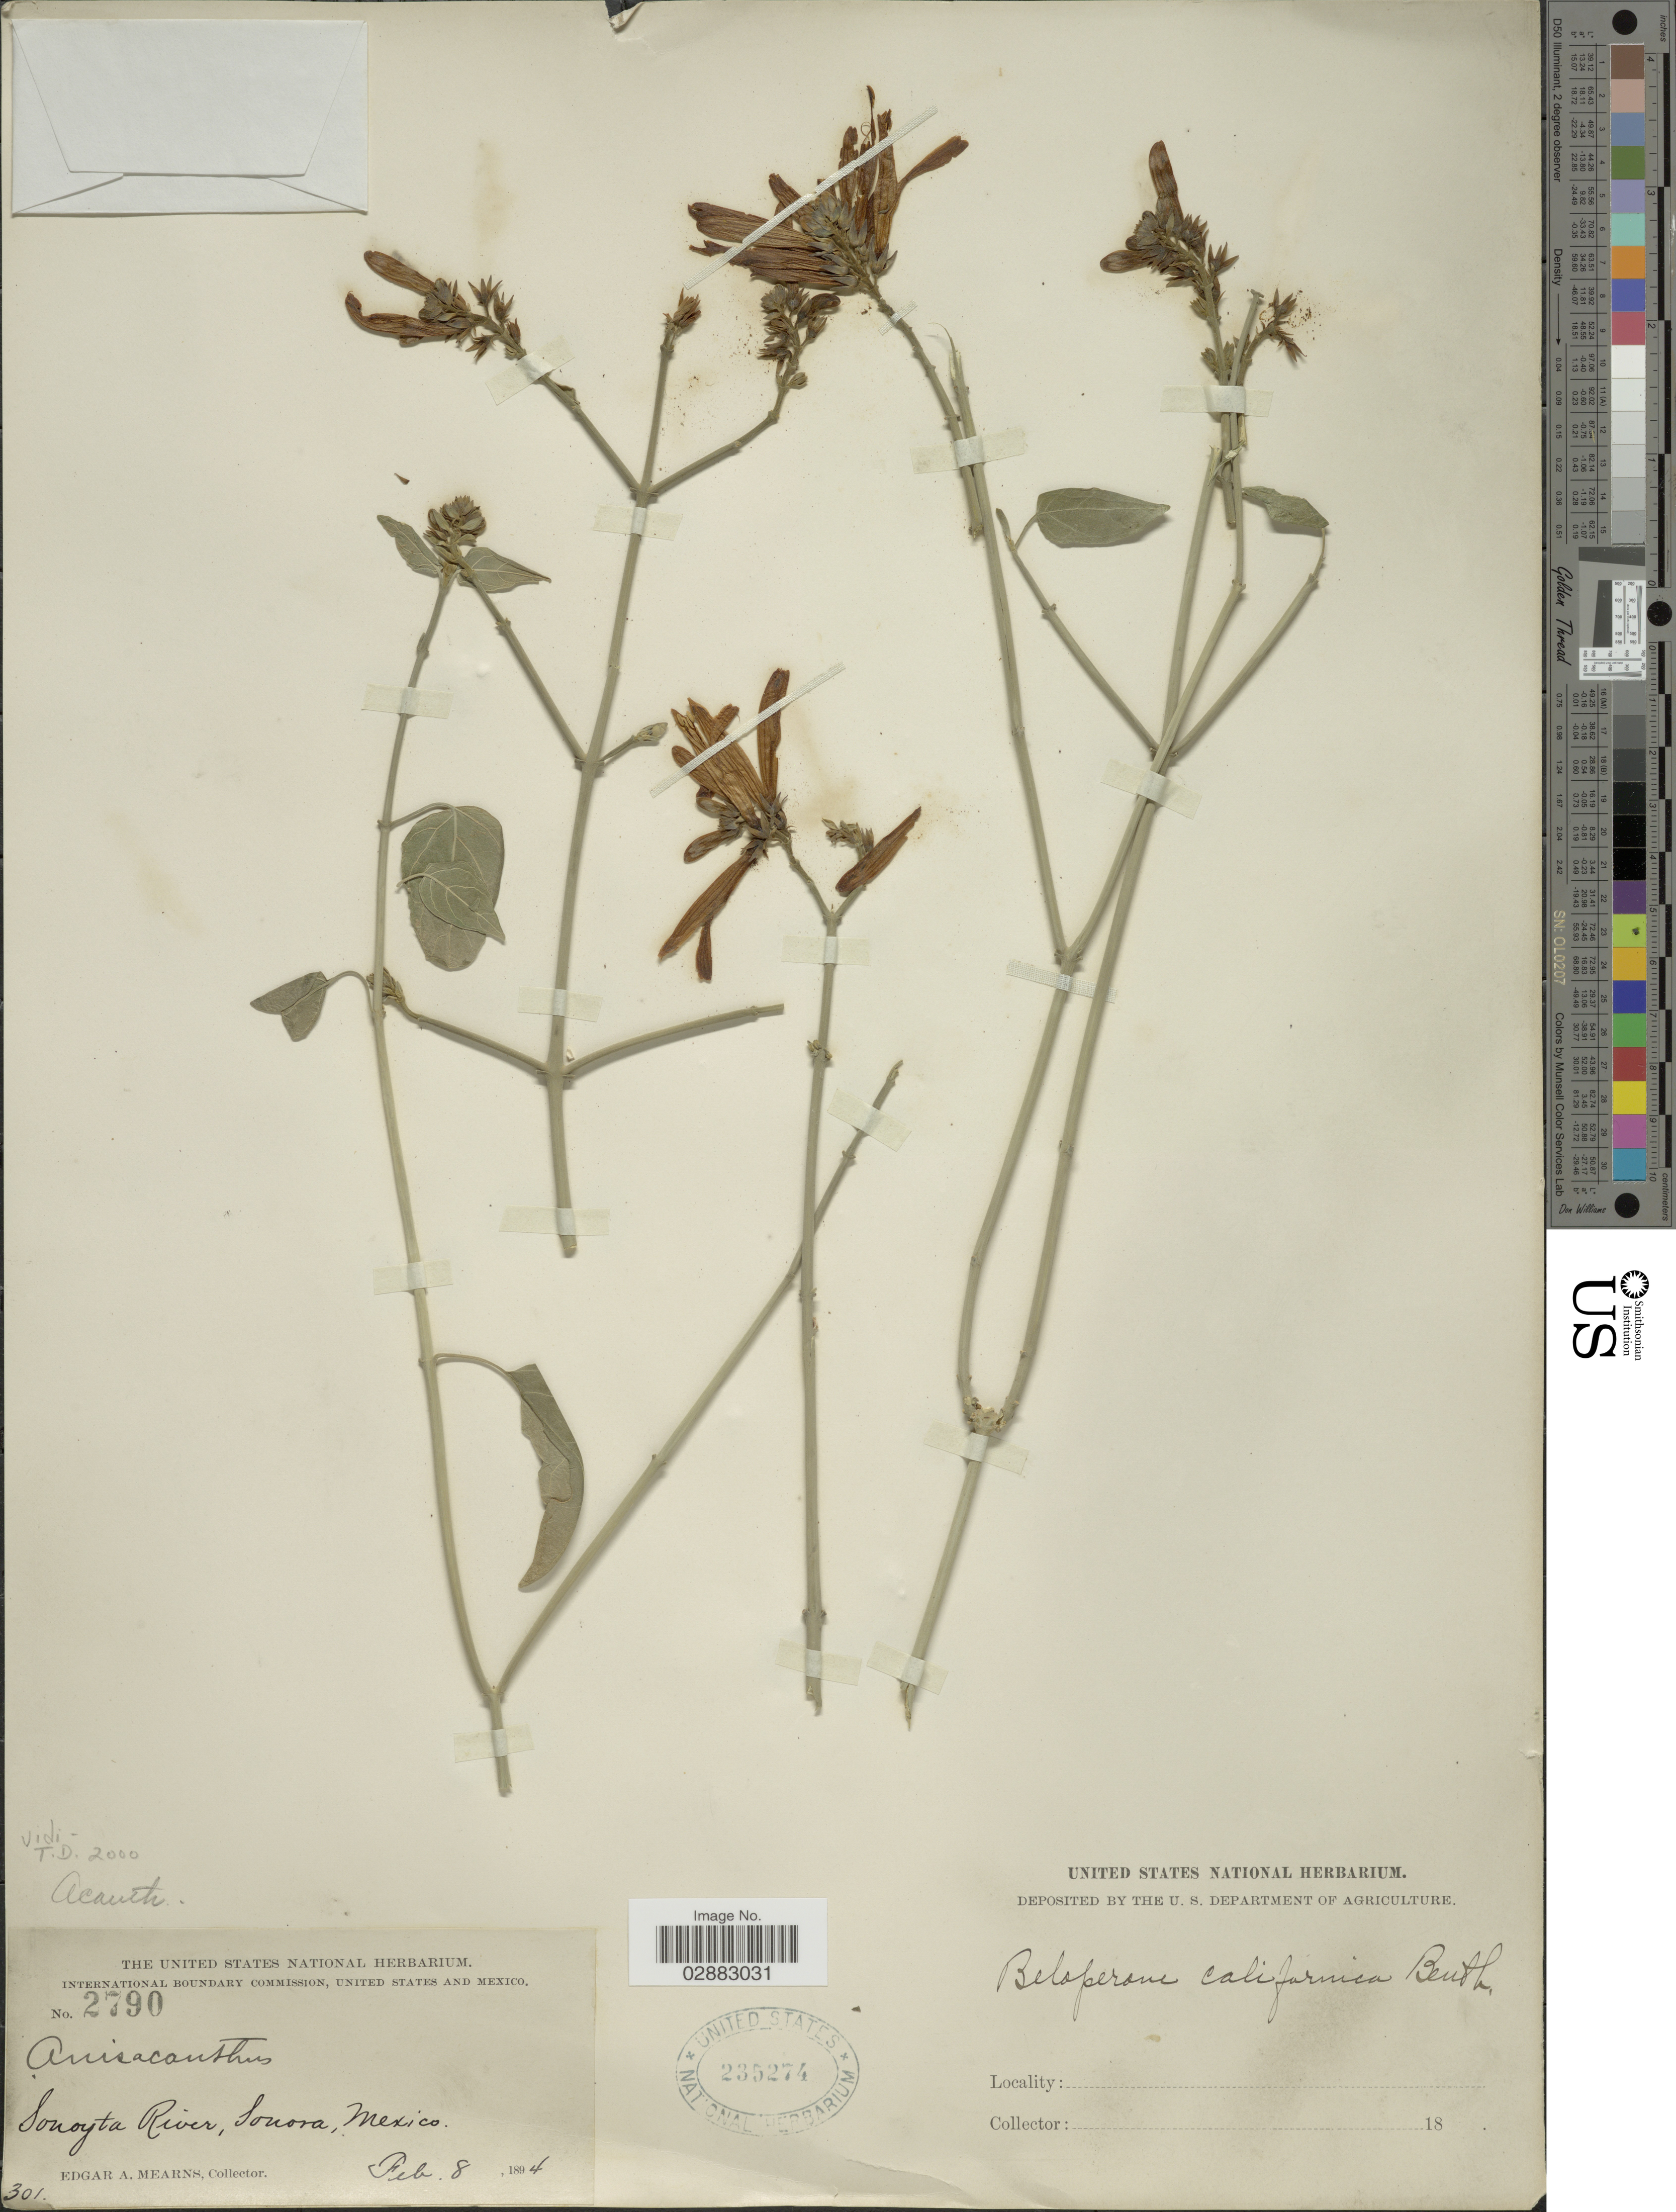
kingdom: Plantae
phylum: Tracheophyta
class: Magnoliopsida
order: Lamiales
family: Acanthaceae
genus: Beloperone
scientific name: Beloperone californica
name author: Benth.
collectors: E. A. Mearns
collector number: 301?/2790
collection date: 1894-02-08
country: Mexico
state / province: Sonora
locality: Sonoyta River.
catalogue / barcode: US 235274